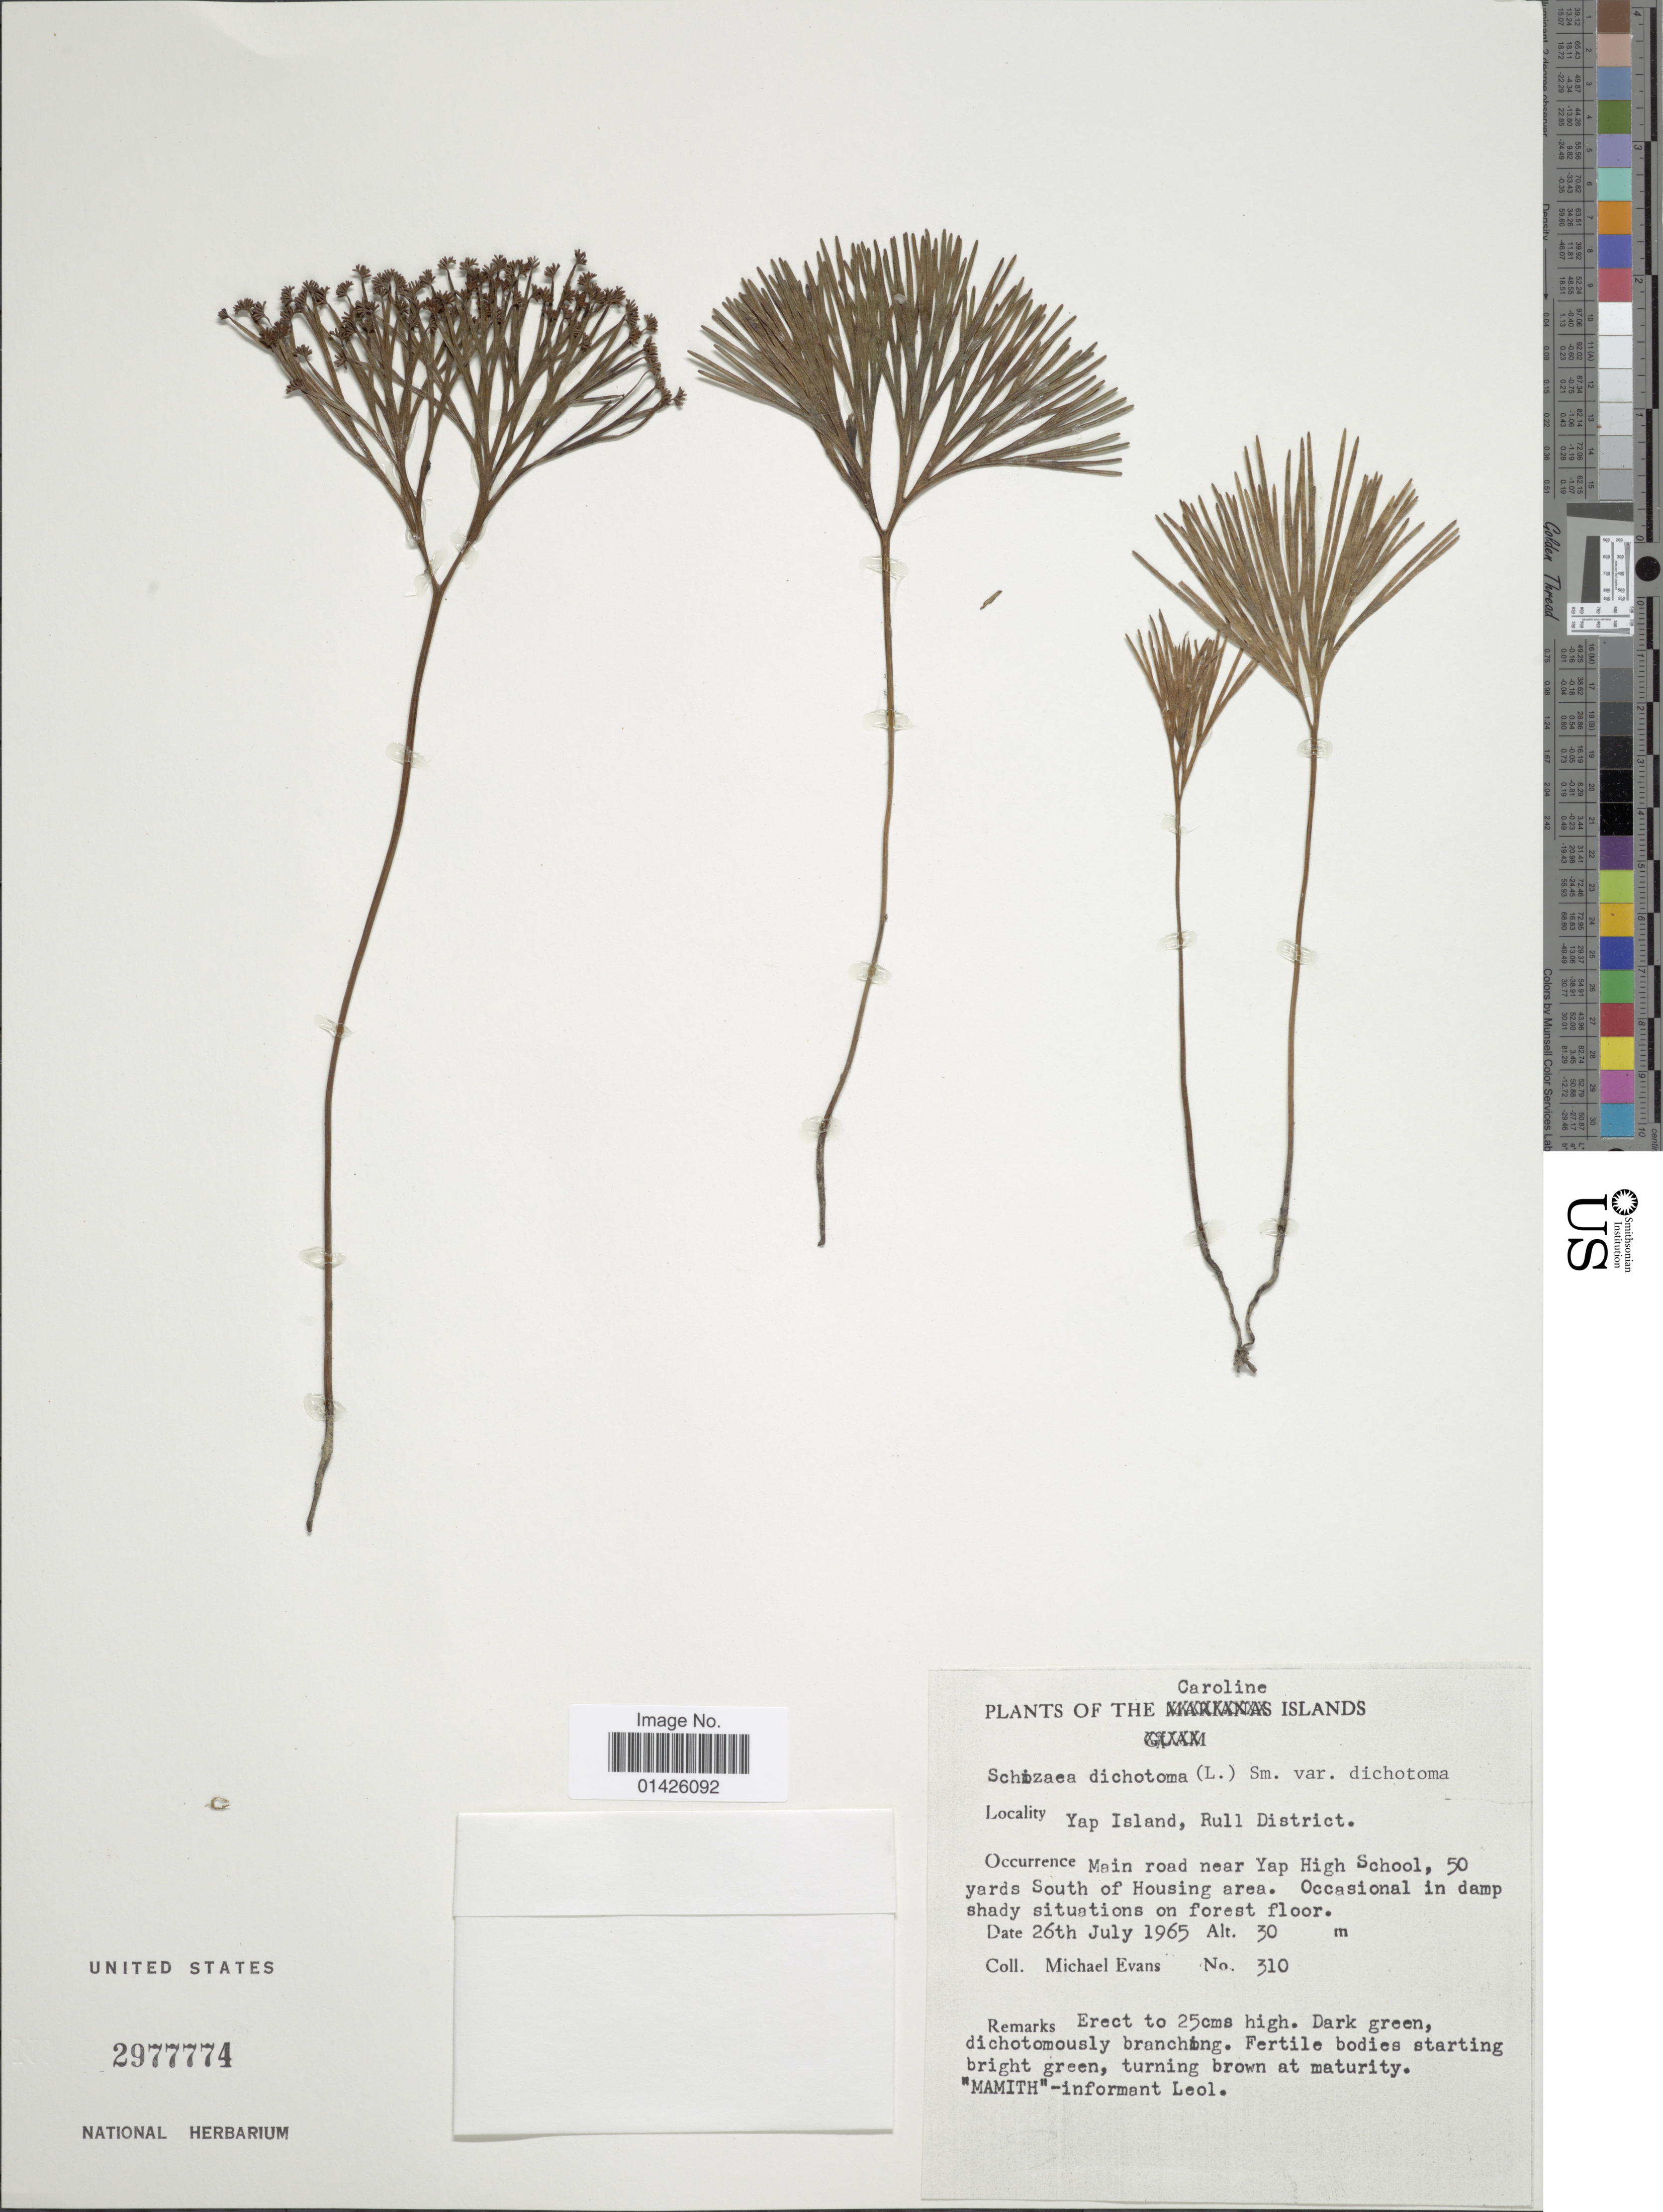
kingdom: Plantae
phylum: Tracheophyta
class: Polypodiopsida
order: Schizaeales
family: Schizaeaceae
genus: Schizaea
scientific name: Schizaea dichotoma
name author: (L.) J. Sm.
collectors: M. Evans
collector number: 310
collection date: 1965-07-26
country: Micronesia, Federated States of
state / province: Yap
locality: The Caroline Islands, Yap Islands, Rull District, main road near Yap High School, 50 yards South of Housing area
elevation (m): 30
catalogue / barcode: US 2977774